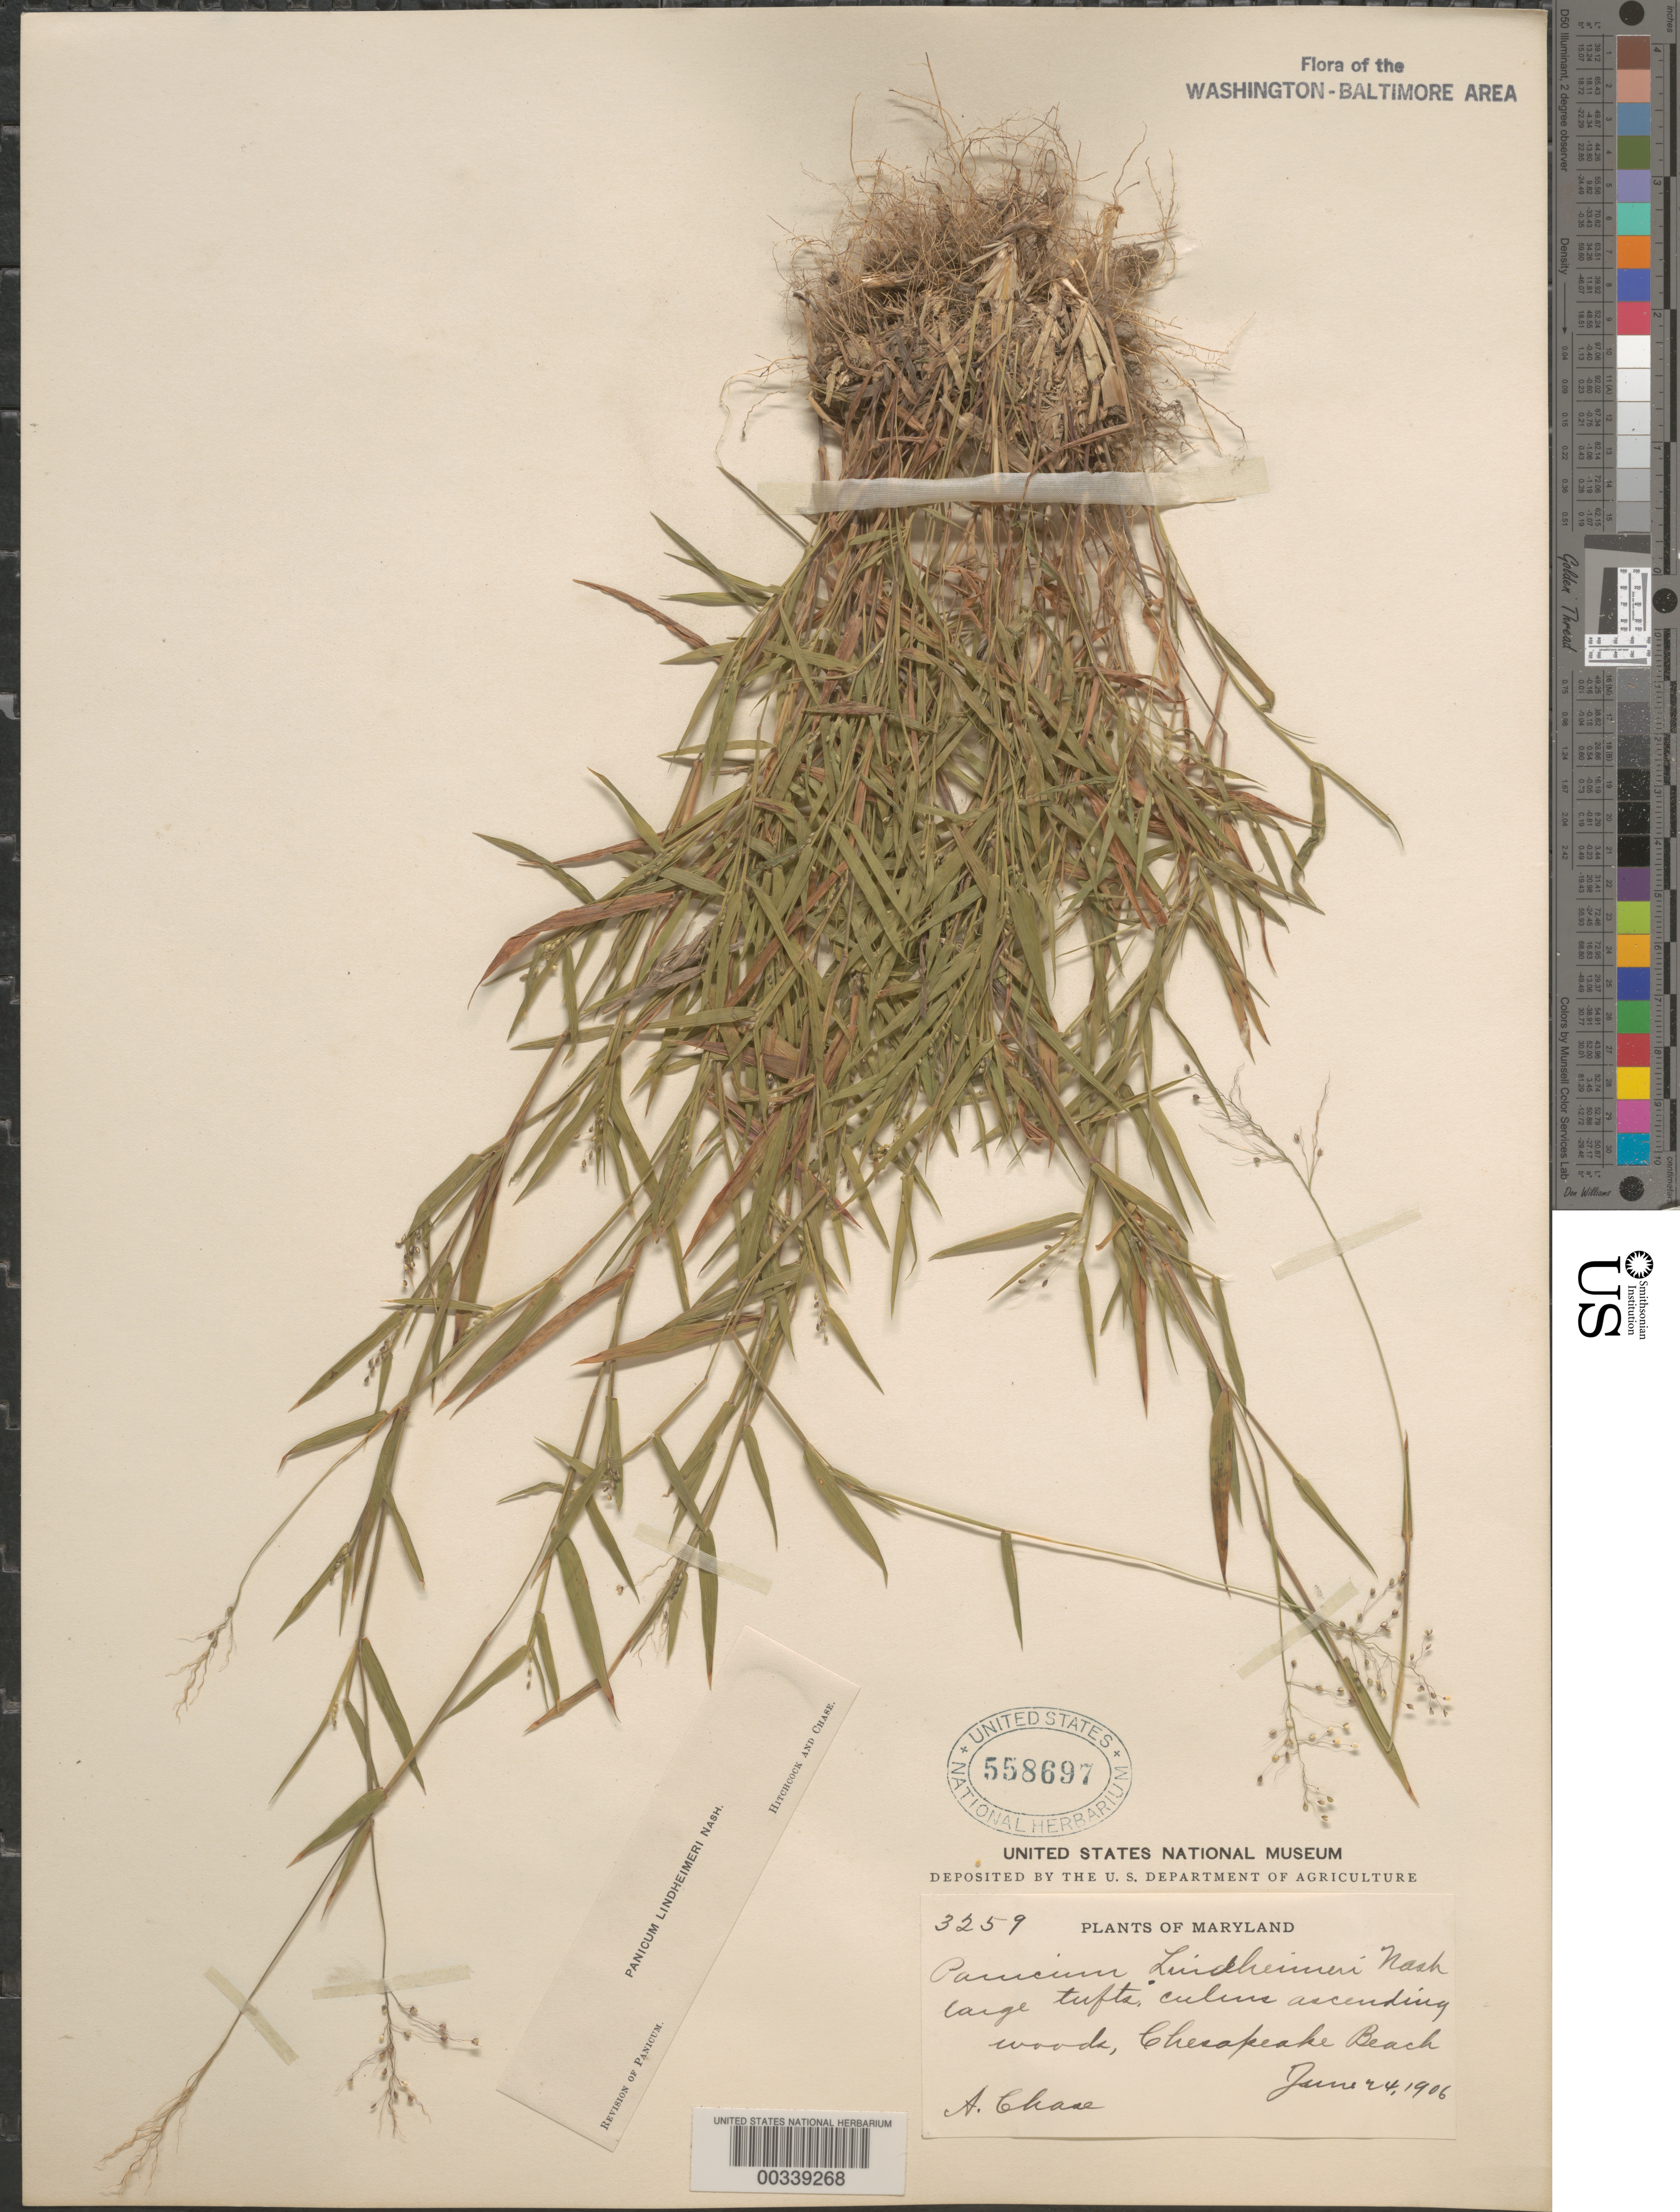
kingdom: Plantae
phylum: Tracheophyta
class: Liliopsida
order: Poales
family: Poaceae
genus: Dichanthelium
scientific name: Dichanthelium acuminatum var. lindheimeri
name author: (Nash) Gould & C.A. Clark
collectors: A. Chase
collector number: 3259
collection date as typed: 24 Jun 1906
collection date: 1906-06-24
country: United States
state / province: Maryland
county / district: Calvert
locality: Chesapeake Beach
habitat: Woods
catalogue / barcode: US 558697